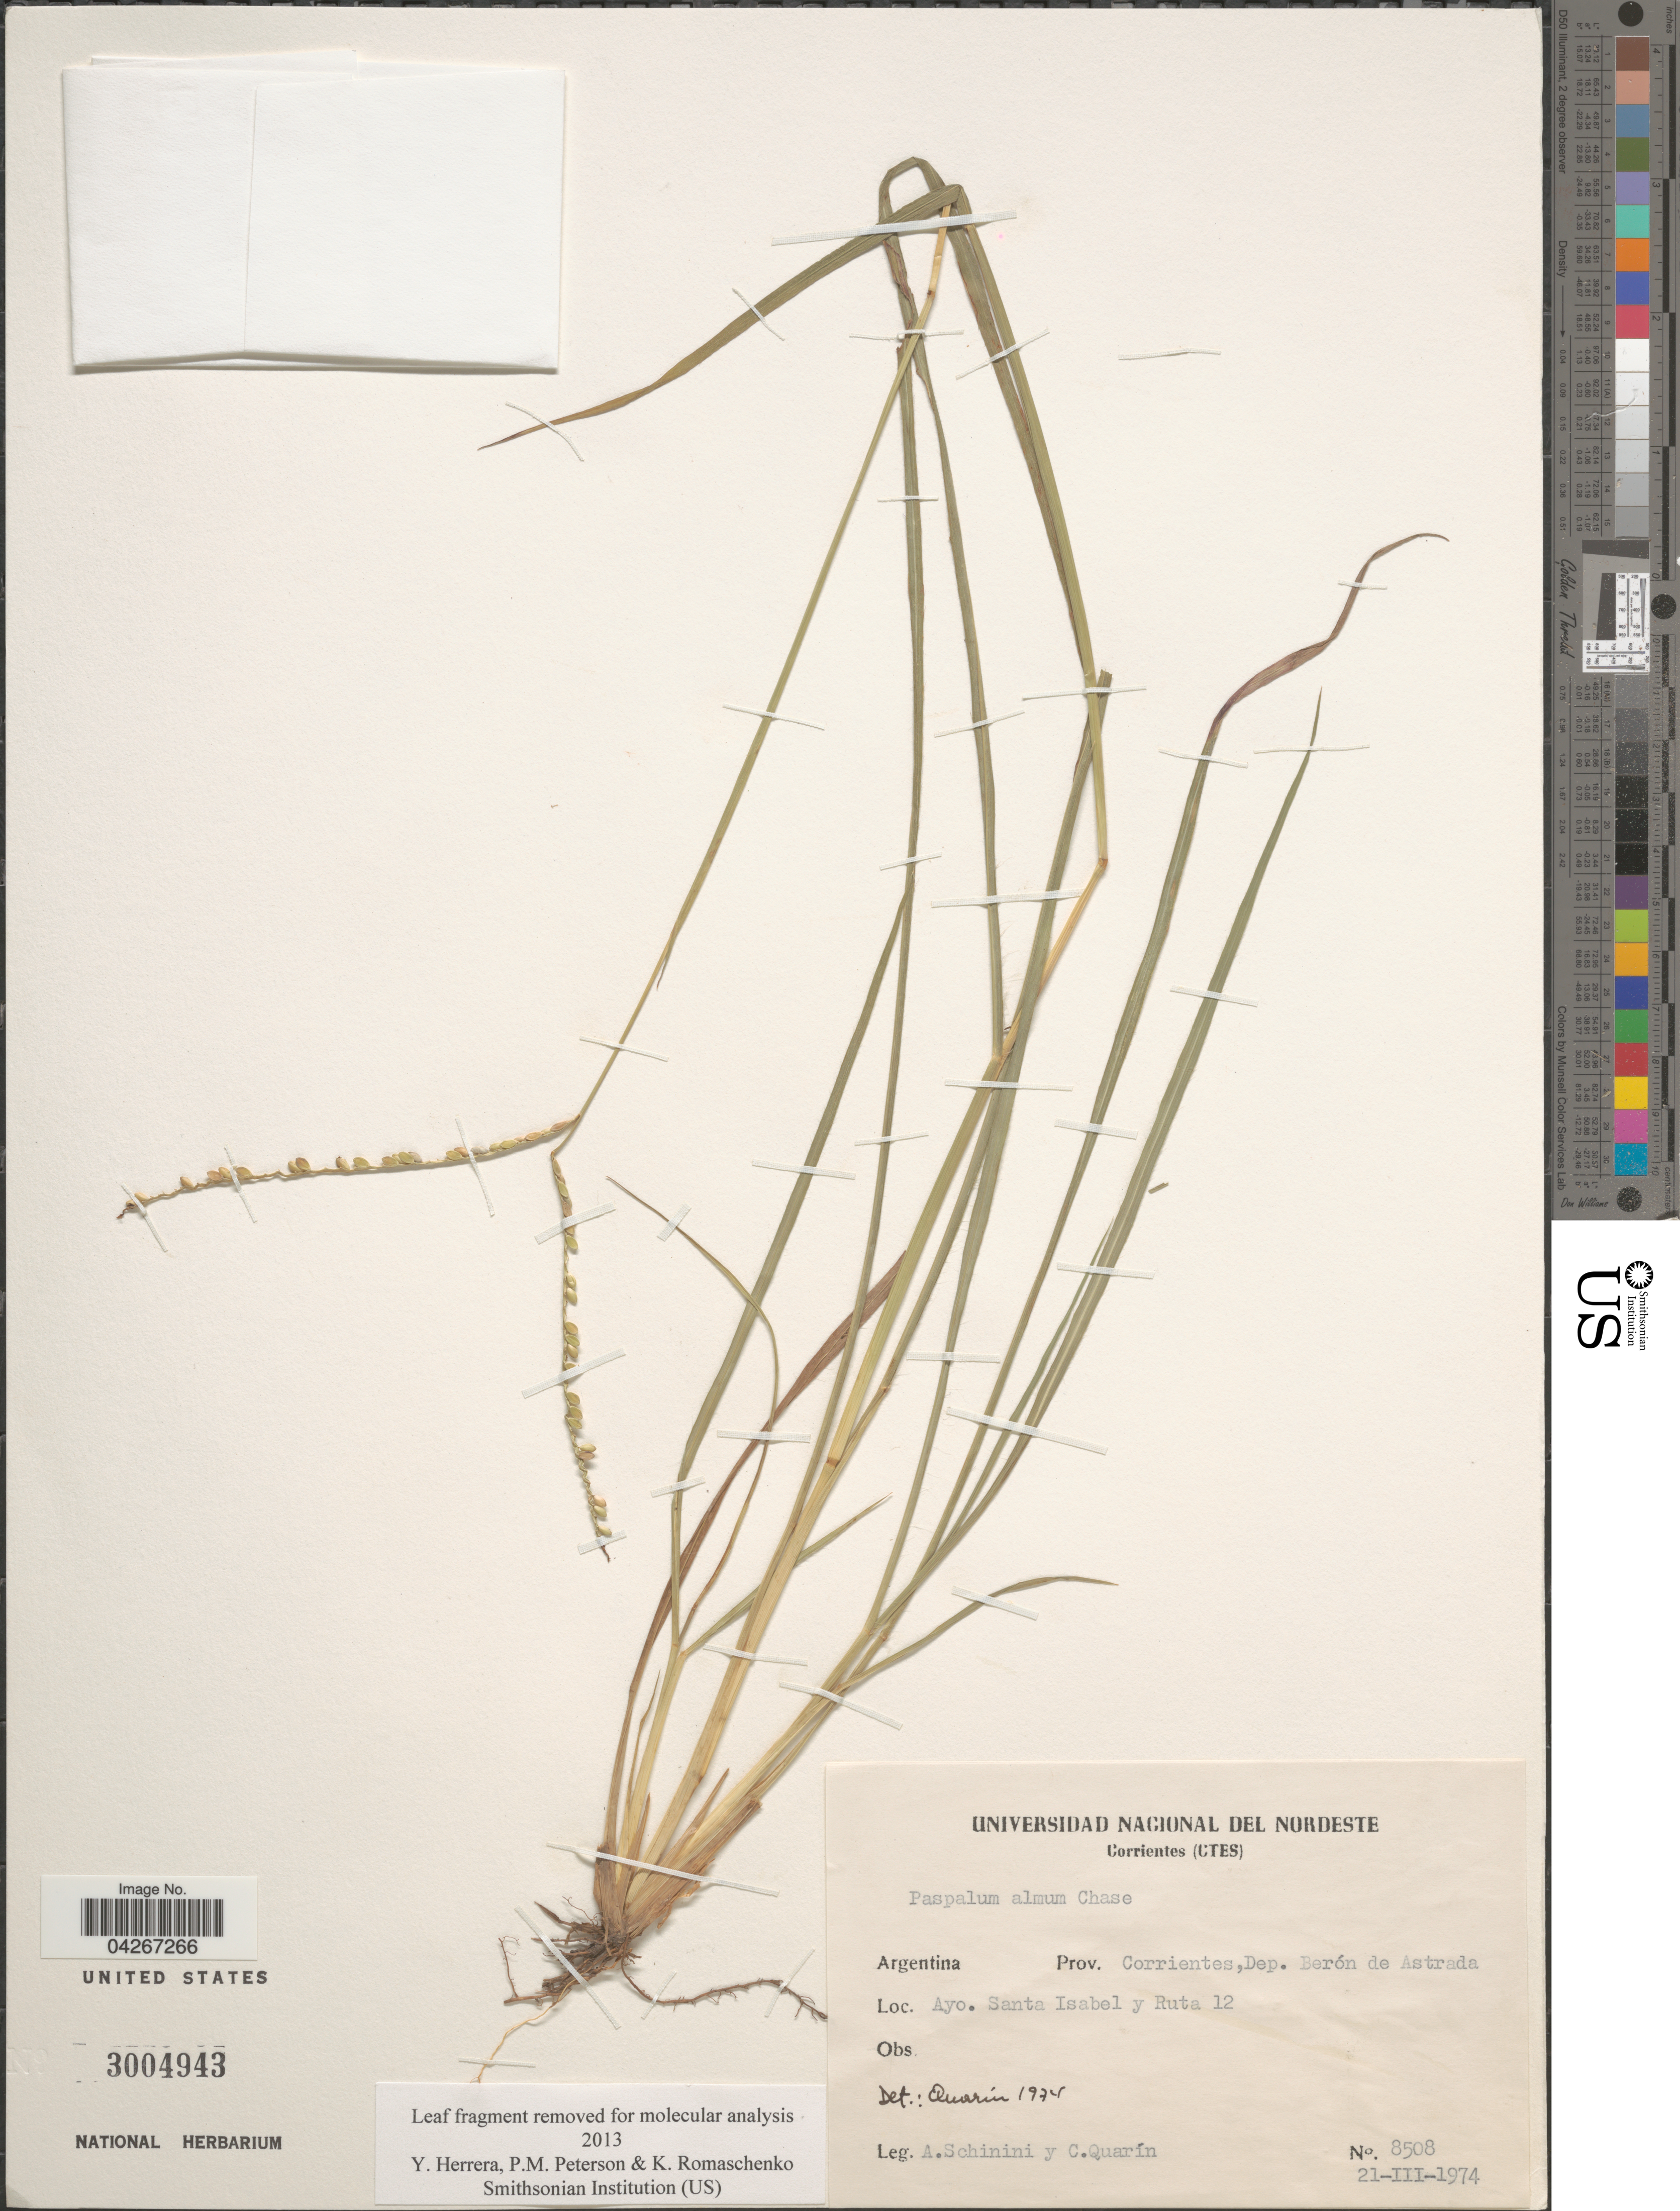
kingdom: Plantae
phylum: Tracheophyta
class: Liliopsida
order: Poales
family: Poaceae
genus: Paspalum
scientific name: Paspalum almum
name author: Chase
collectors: A. Schinini & C. Quarín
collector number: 8508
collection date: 1974-03-21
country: Argentina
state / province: Corrientes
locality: Dep. Berón de Astrada. Ayo. Santa Isabel y Ruta 12.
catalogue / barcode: US 3004943